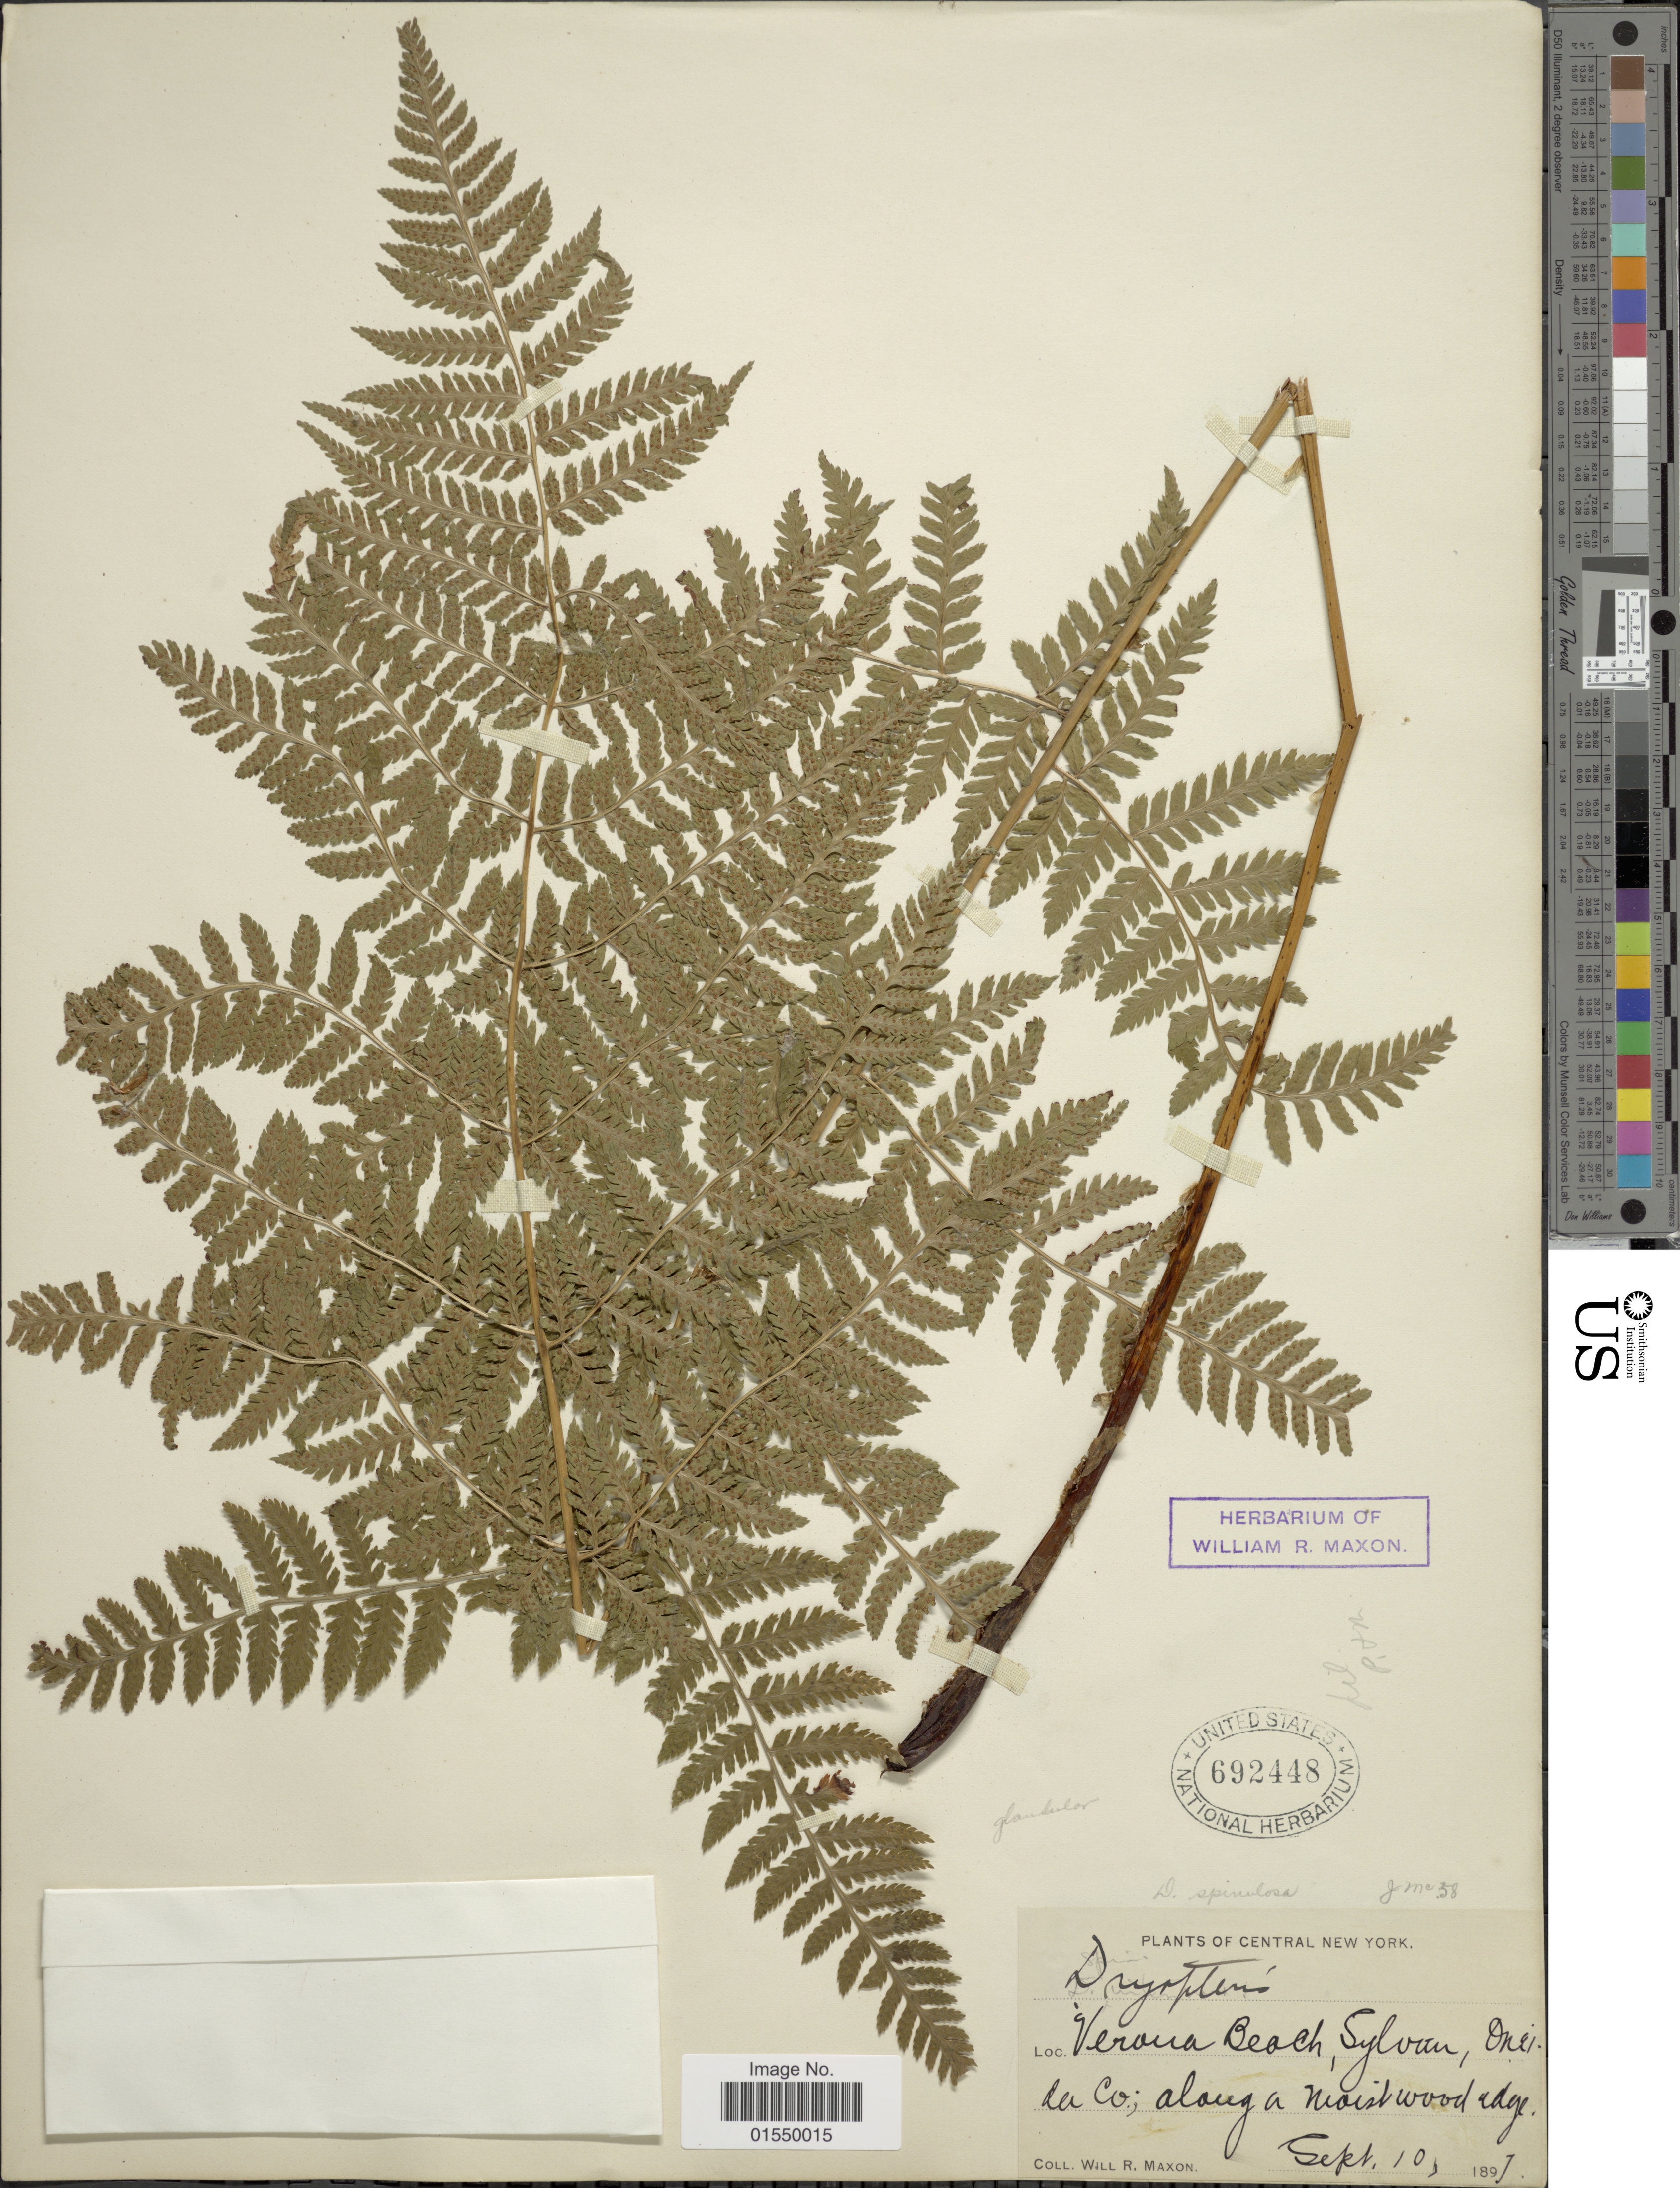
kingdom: Plantae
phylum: Tracheophyta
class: Polypodiopsida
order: Polypodiales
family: Dryopteridaceae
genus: Dryopteris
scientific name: Dryopteris campyloptera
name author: Clarkson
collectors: W. R. Maxon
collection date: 1897-09-10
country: United States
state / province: New York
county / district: Oneida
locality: Central New York, Verona Beach, Sylvan, Oneida Co.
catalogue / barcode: US 692448